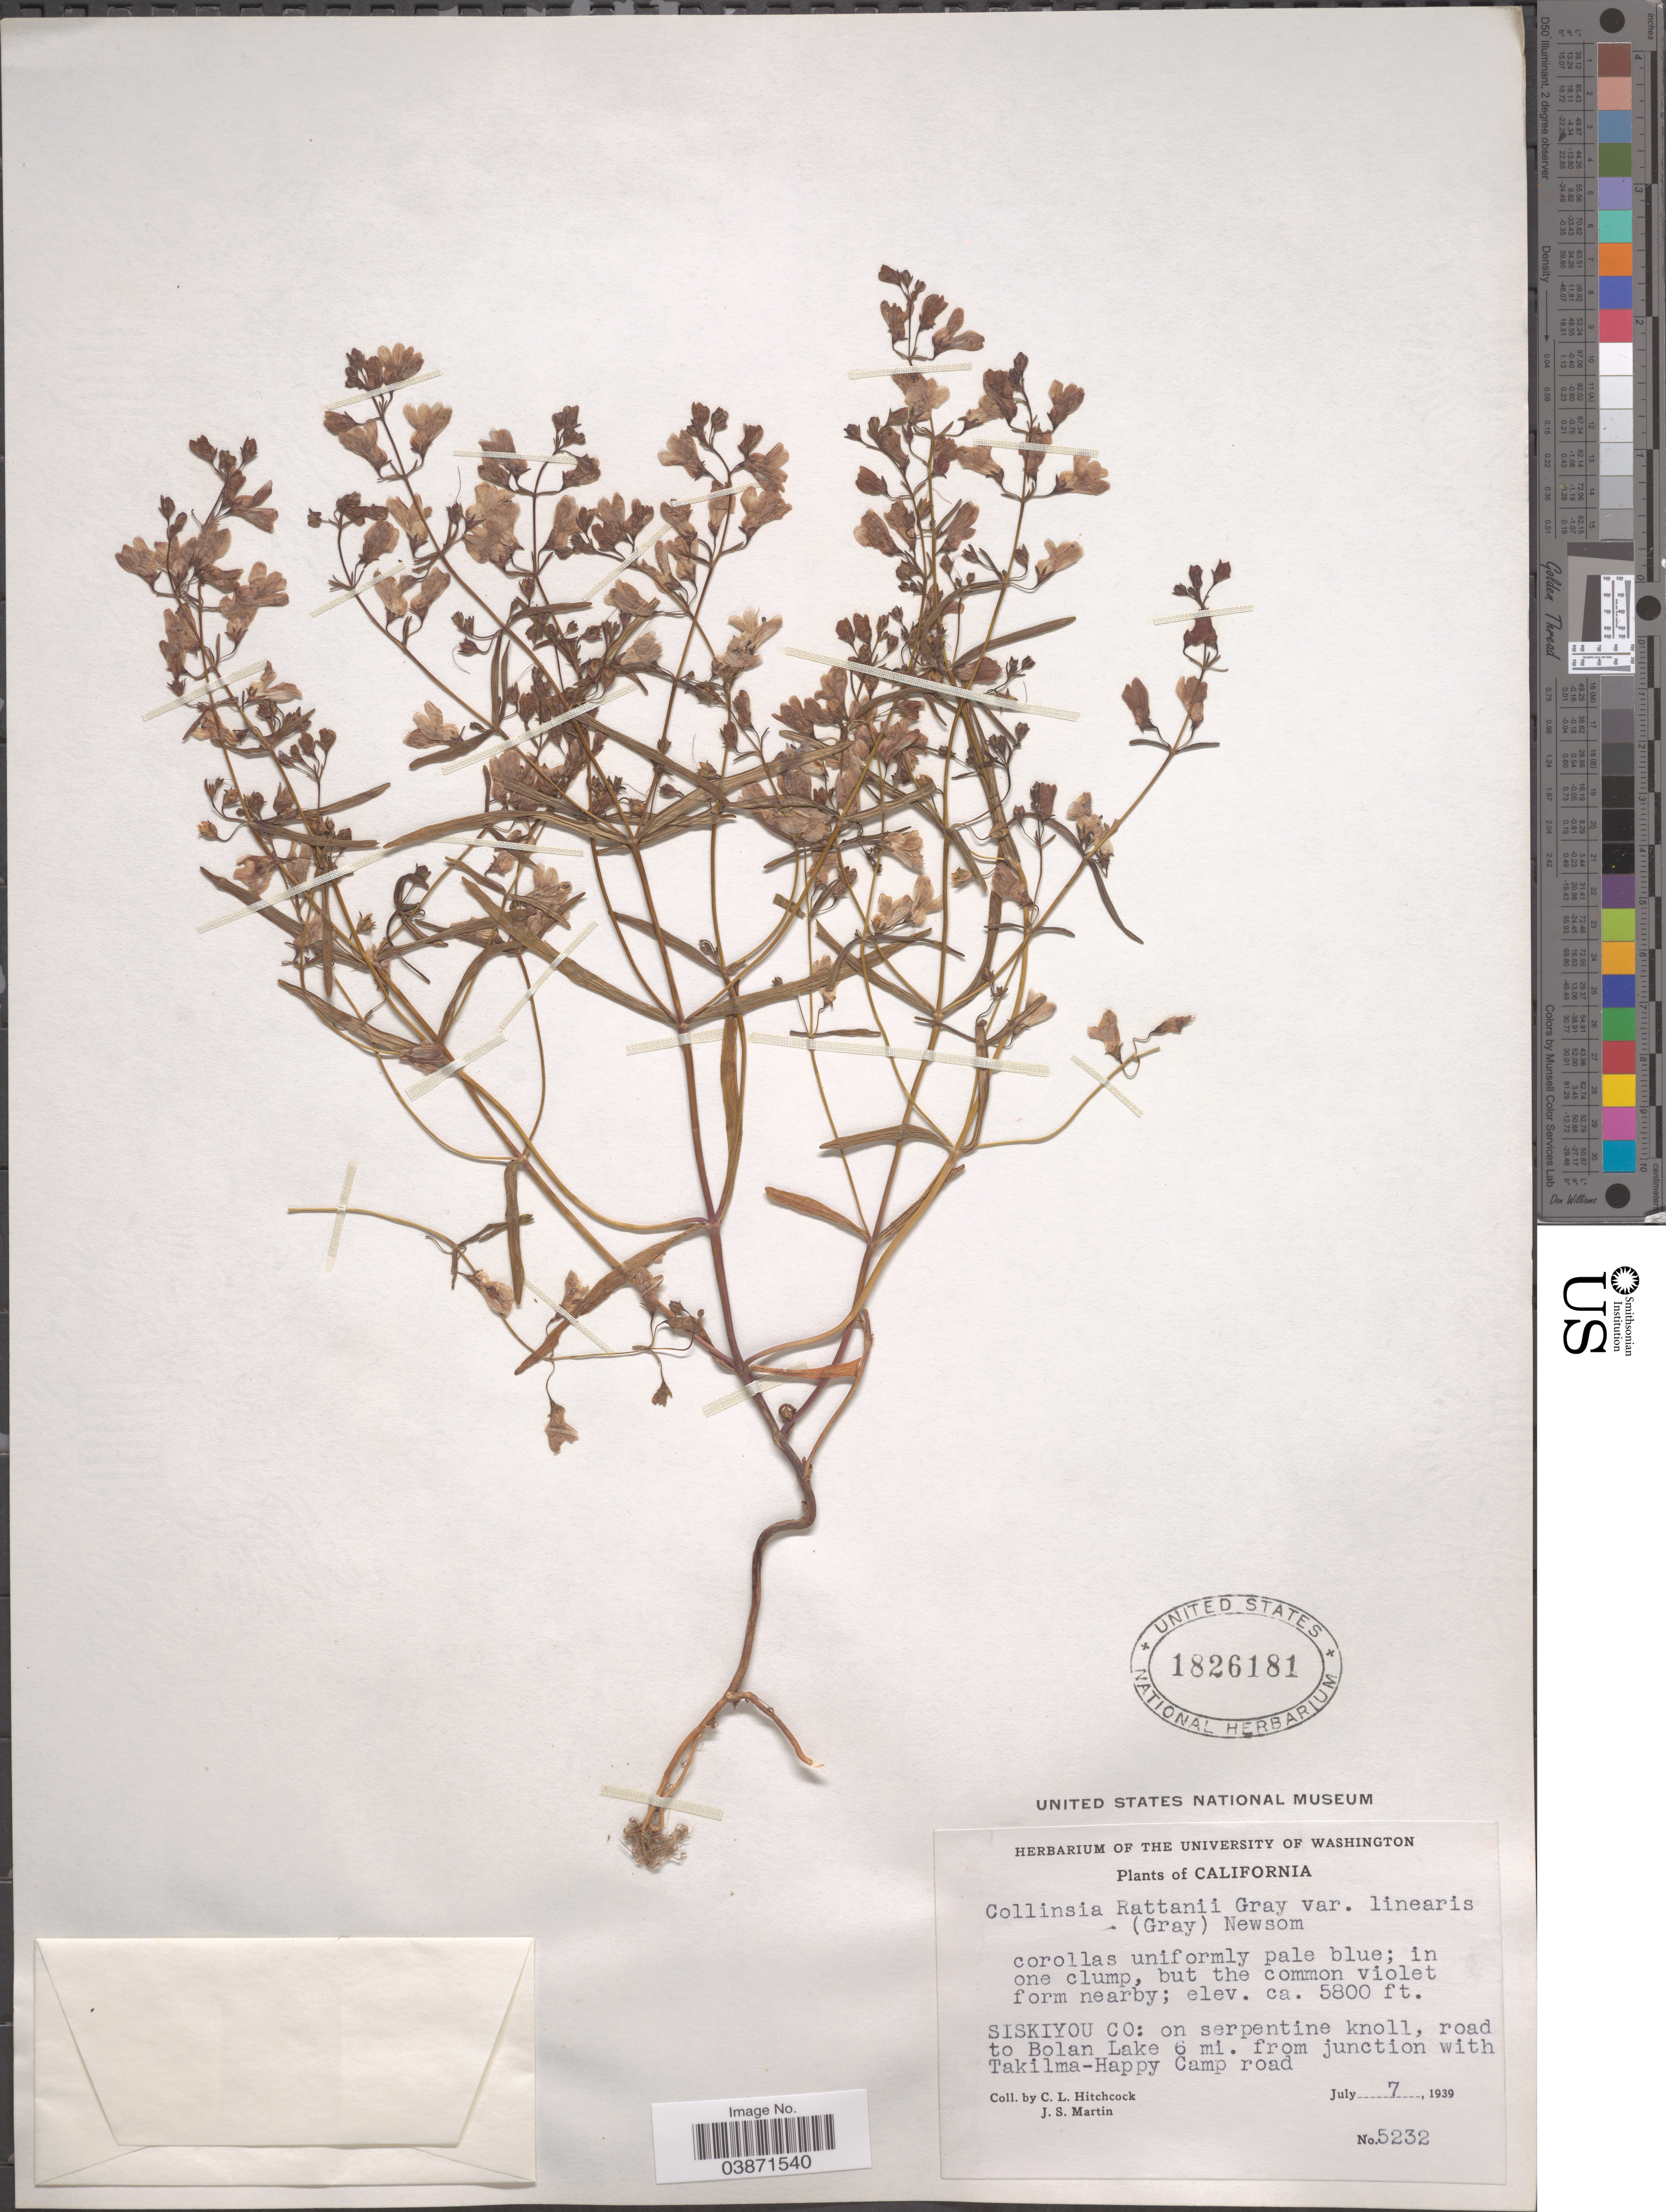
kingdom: Plantae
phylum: Tracheophyta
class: Magnoliopsida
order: Lamiales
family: Plantaginaceae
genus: Collinsia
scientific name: Collinsia rattanii var. typica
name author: Newsom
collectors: C. L. Hitchcock & J. S. Martin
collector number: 5232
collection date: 1939-07-07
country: United States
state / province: California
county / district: Siskiyou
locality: Siskiyou Co: road to Bolan Lake 6 mi. from junction with Jakilma - Happy Camp road.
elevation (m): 1768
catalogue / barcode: US 1826181